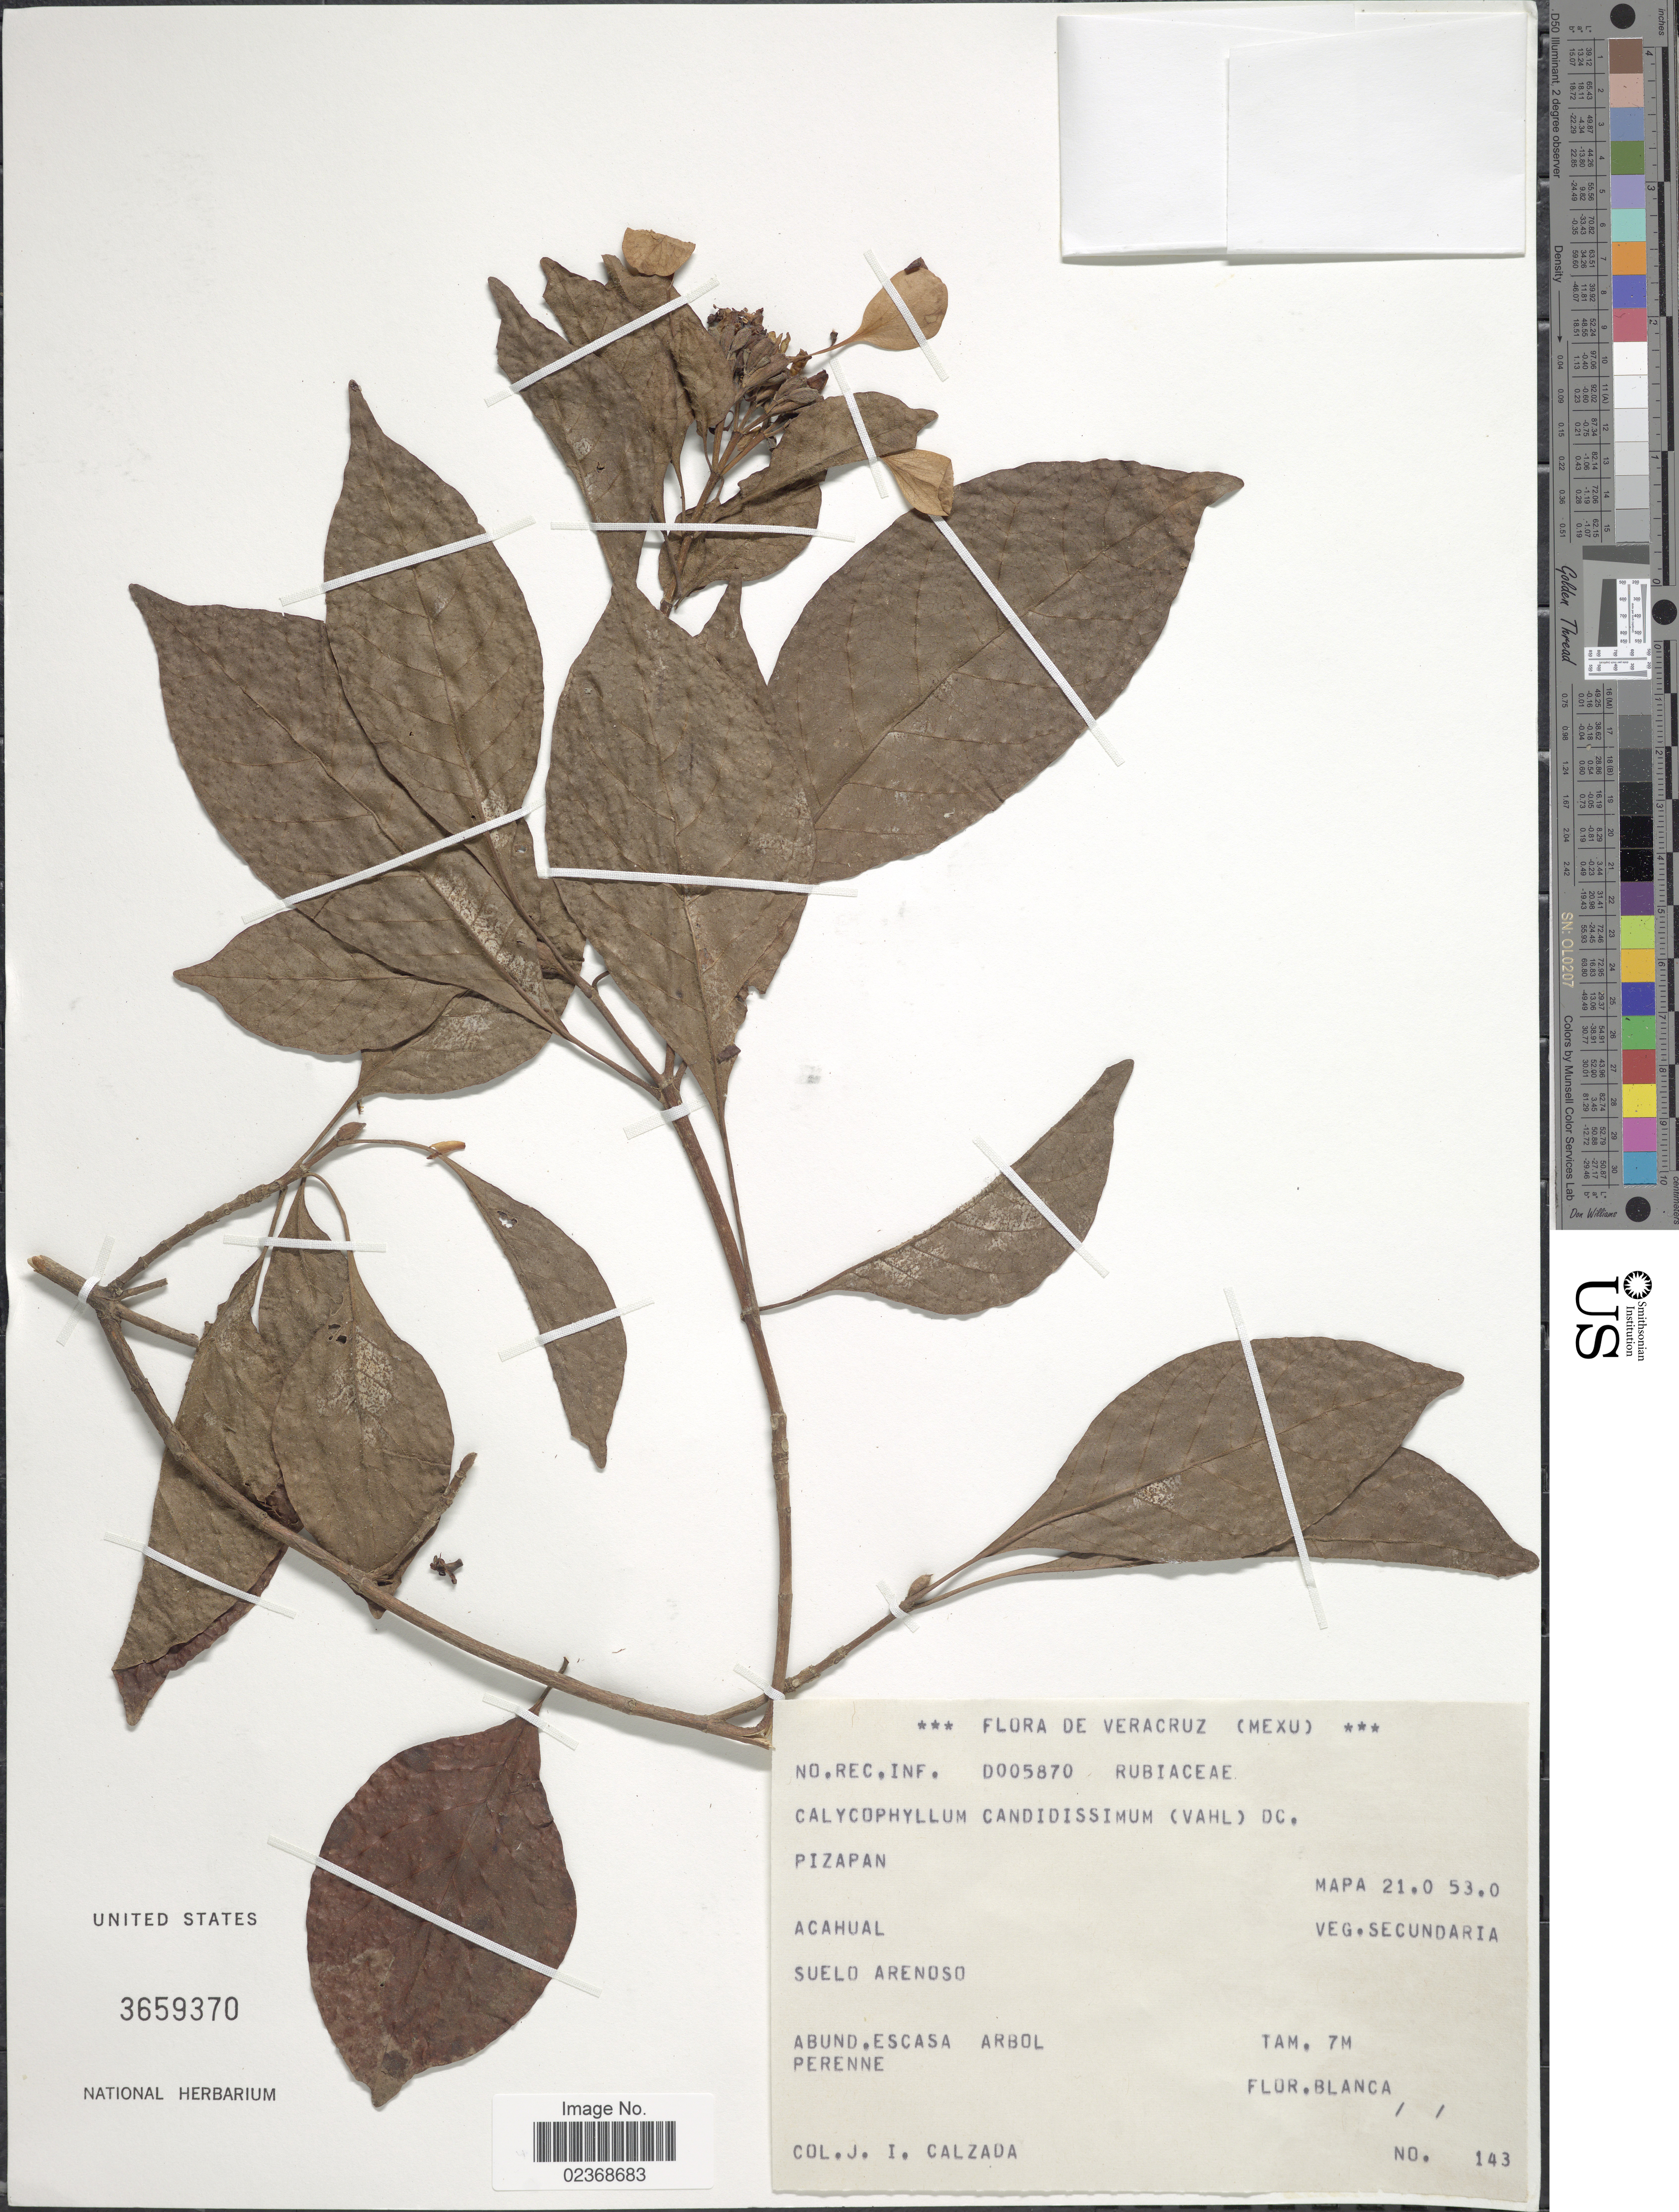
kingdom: Plantae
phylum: Tracheophyta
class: Magnoliopsida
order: Gentianales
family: Rubiaceae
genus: Calycophyllum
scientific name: Calycophyllum candidissimum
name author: (Vahl) DC.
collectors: J. I. Calzada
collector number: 143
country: Mexico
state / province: Veracruz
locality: Pizapan, Acahual, Suelo Arenoso, MAPA 21.0 53.0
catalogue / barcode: US 3659370